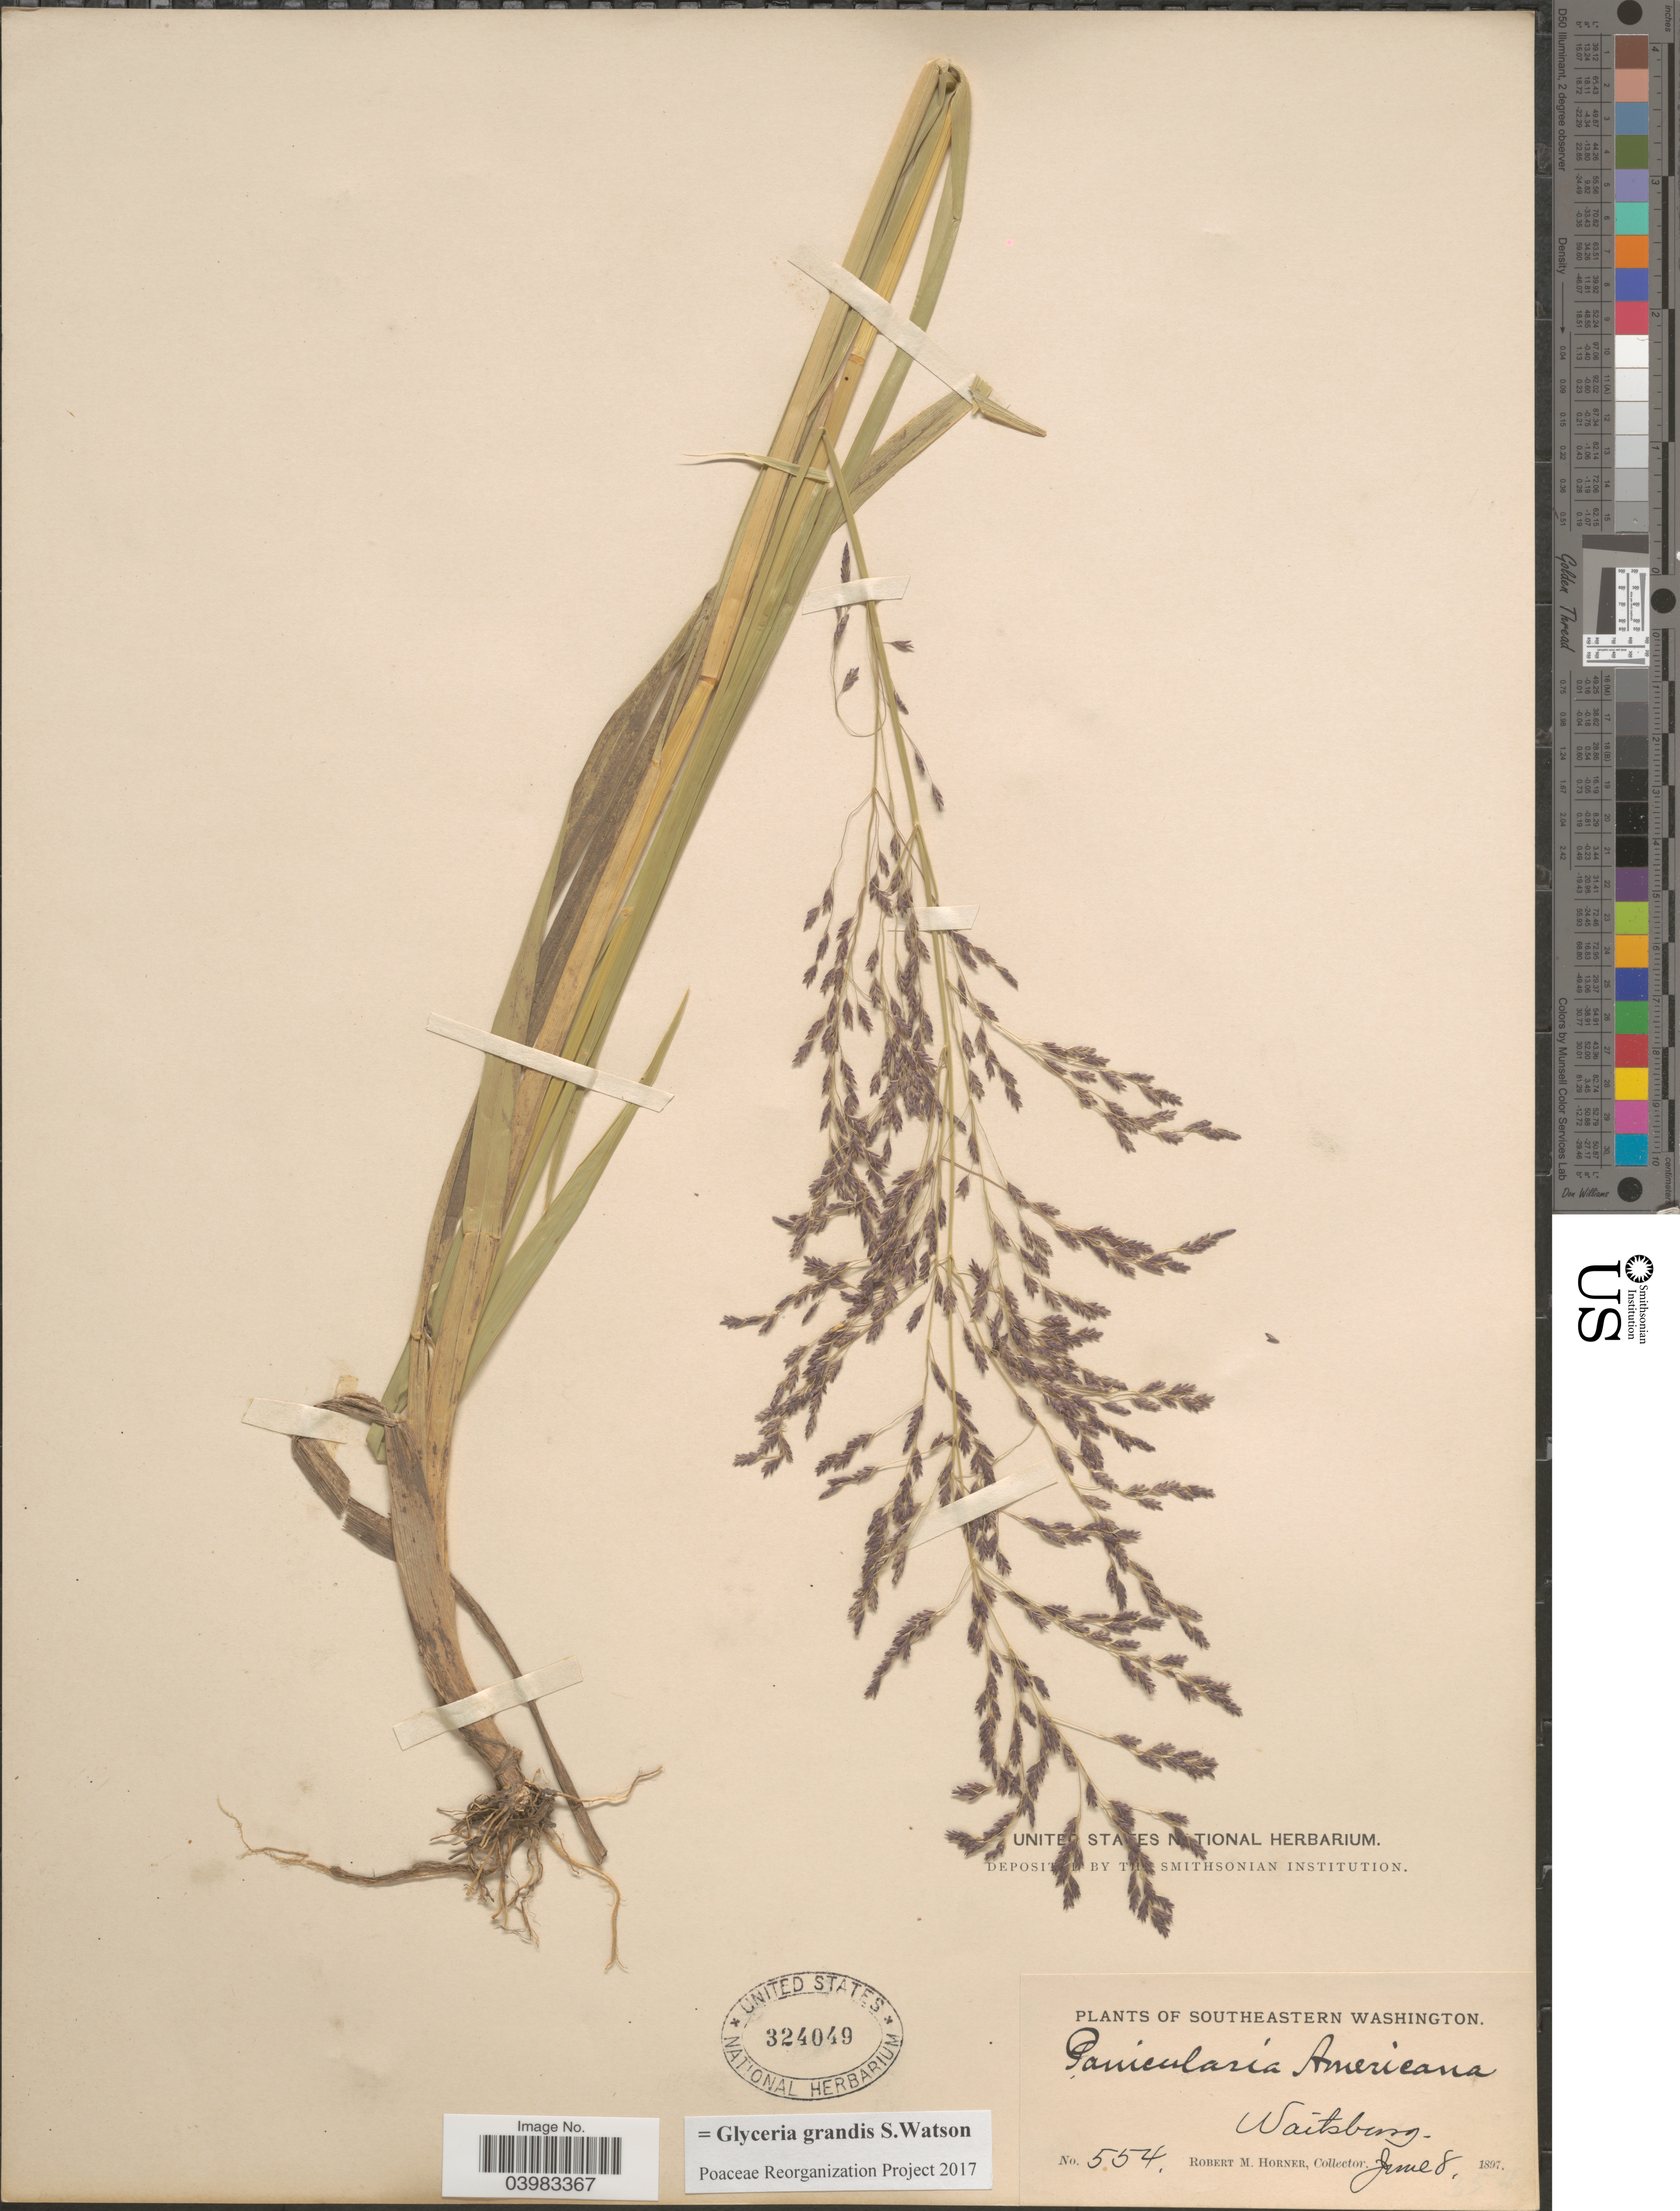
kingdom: Plantae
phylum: Tracheophyta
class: Liliopsida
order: Poales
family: Poaceae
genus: Glyceria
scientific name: Glyceria grandis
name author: S. Watson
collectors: R. Horner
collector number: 554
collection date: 1897-06-08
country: United States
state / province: Washington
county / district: Walla Walla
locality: Southeastern Washington. Waitsburg.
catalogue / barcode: US 324049